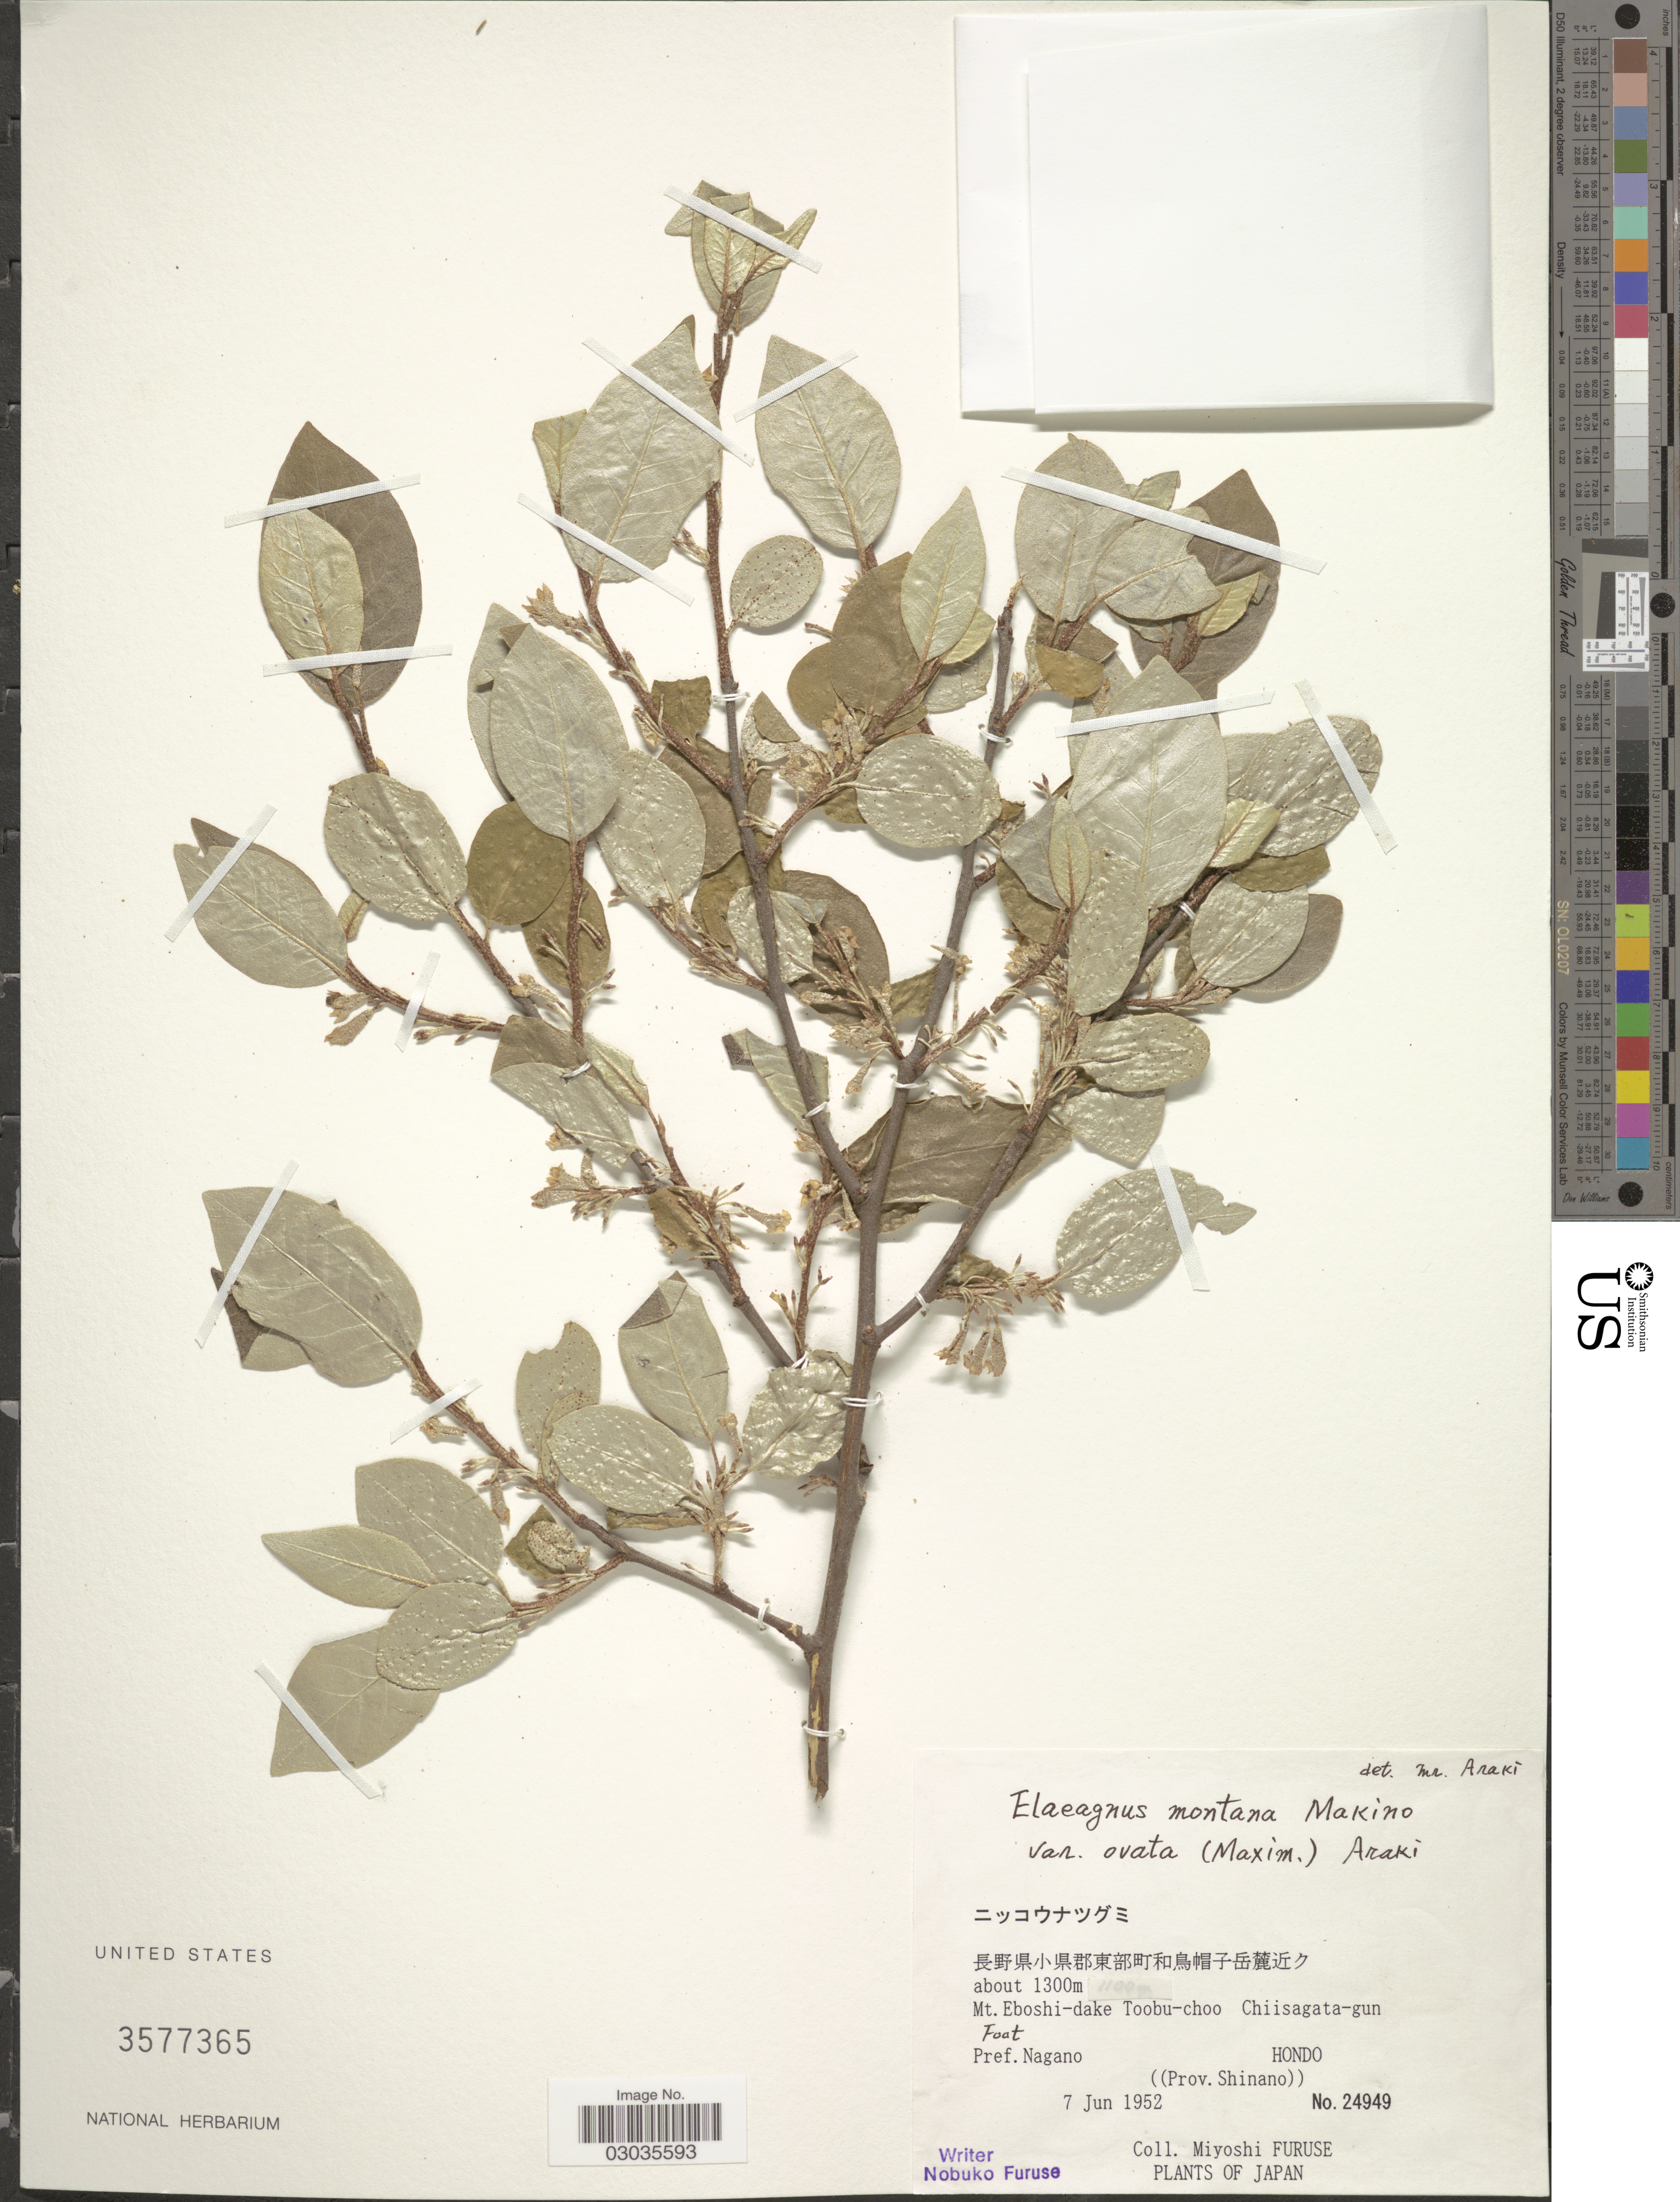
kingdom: Plantae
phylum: Tracheophyta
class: Magnoliopsida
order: Rosales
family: Elaeagnaceae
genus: Elaeagnus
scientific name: Elaeagnus montana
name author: Makino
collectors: M. Furuse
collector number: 24949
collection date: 1952-06-07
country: Japan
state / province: Nagano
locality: Mt. Eboshi-dake Toobu-choo Chiisagata-gun. Pref. Nagano. Hondo ((Prov. Shinano)).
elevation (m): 1300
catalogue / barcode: US 3577365